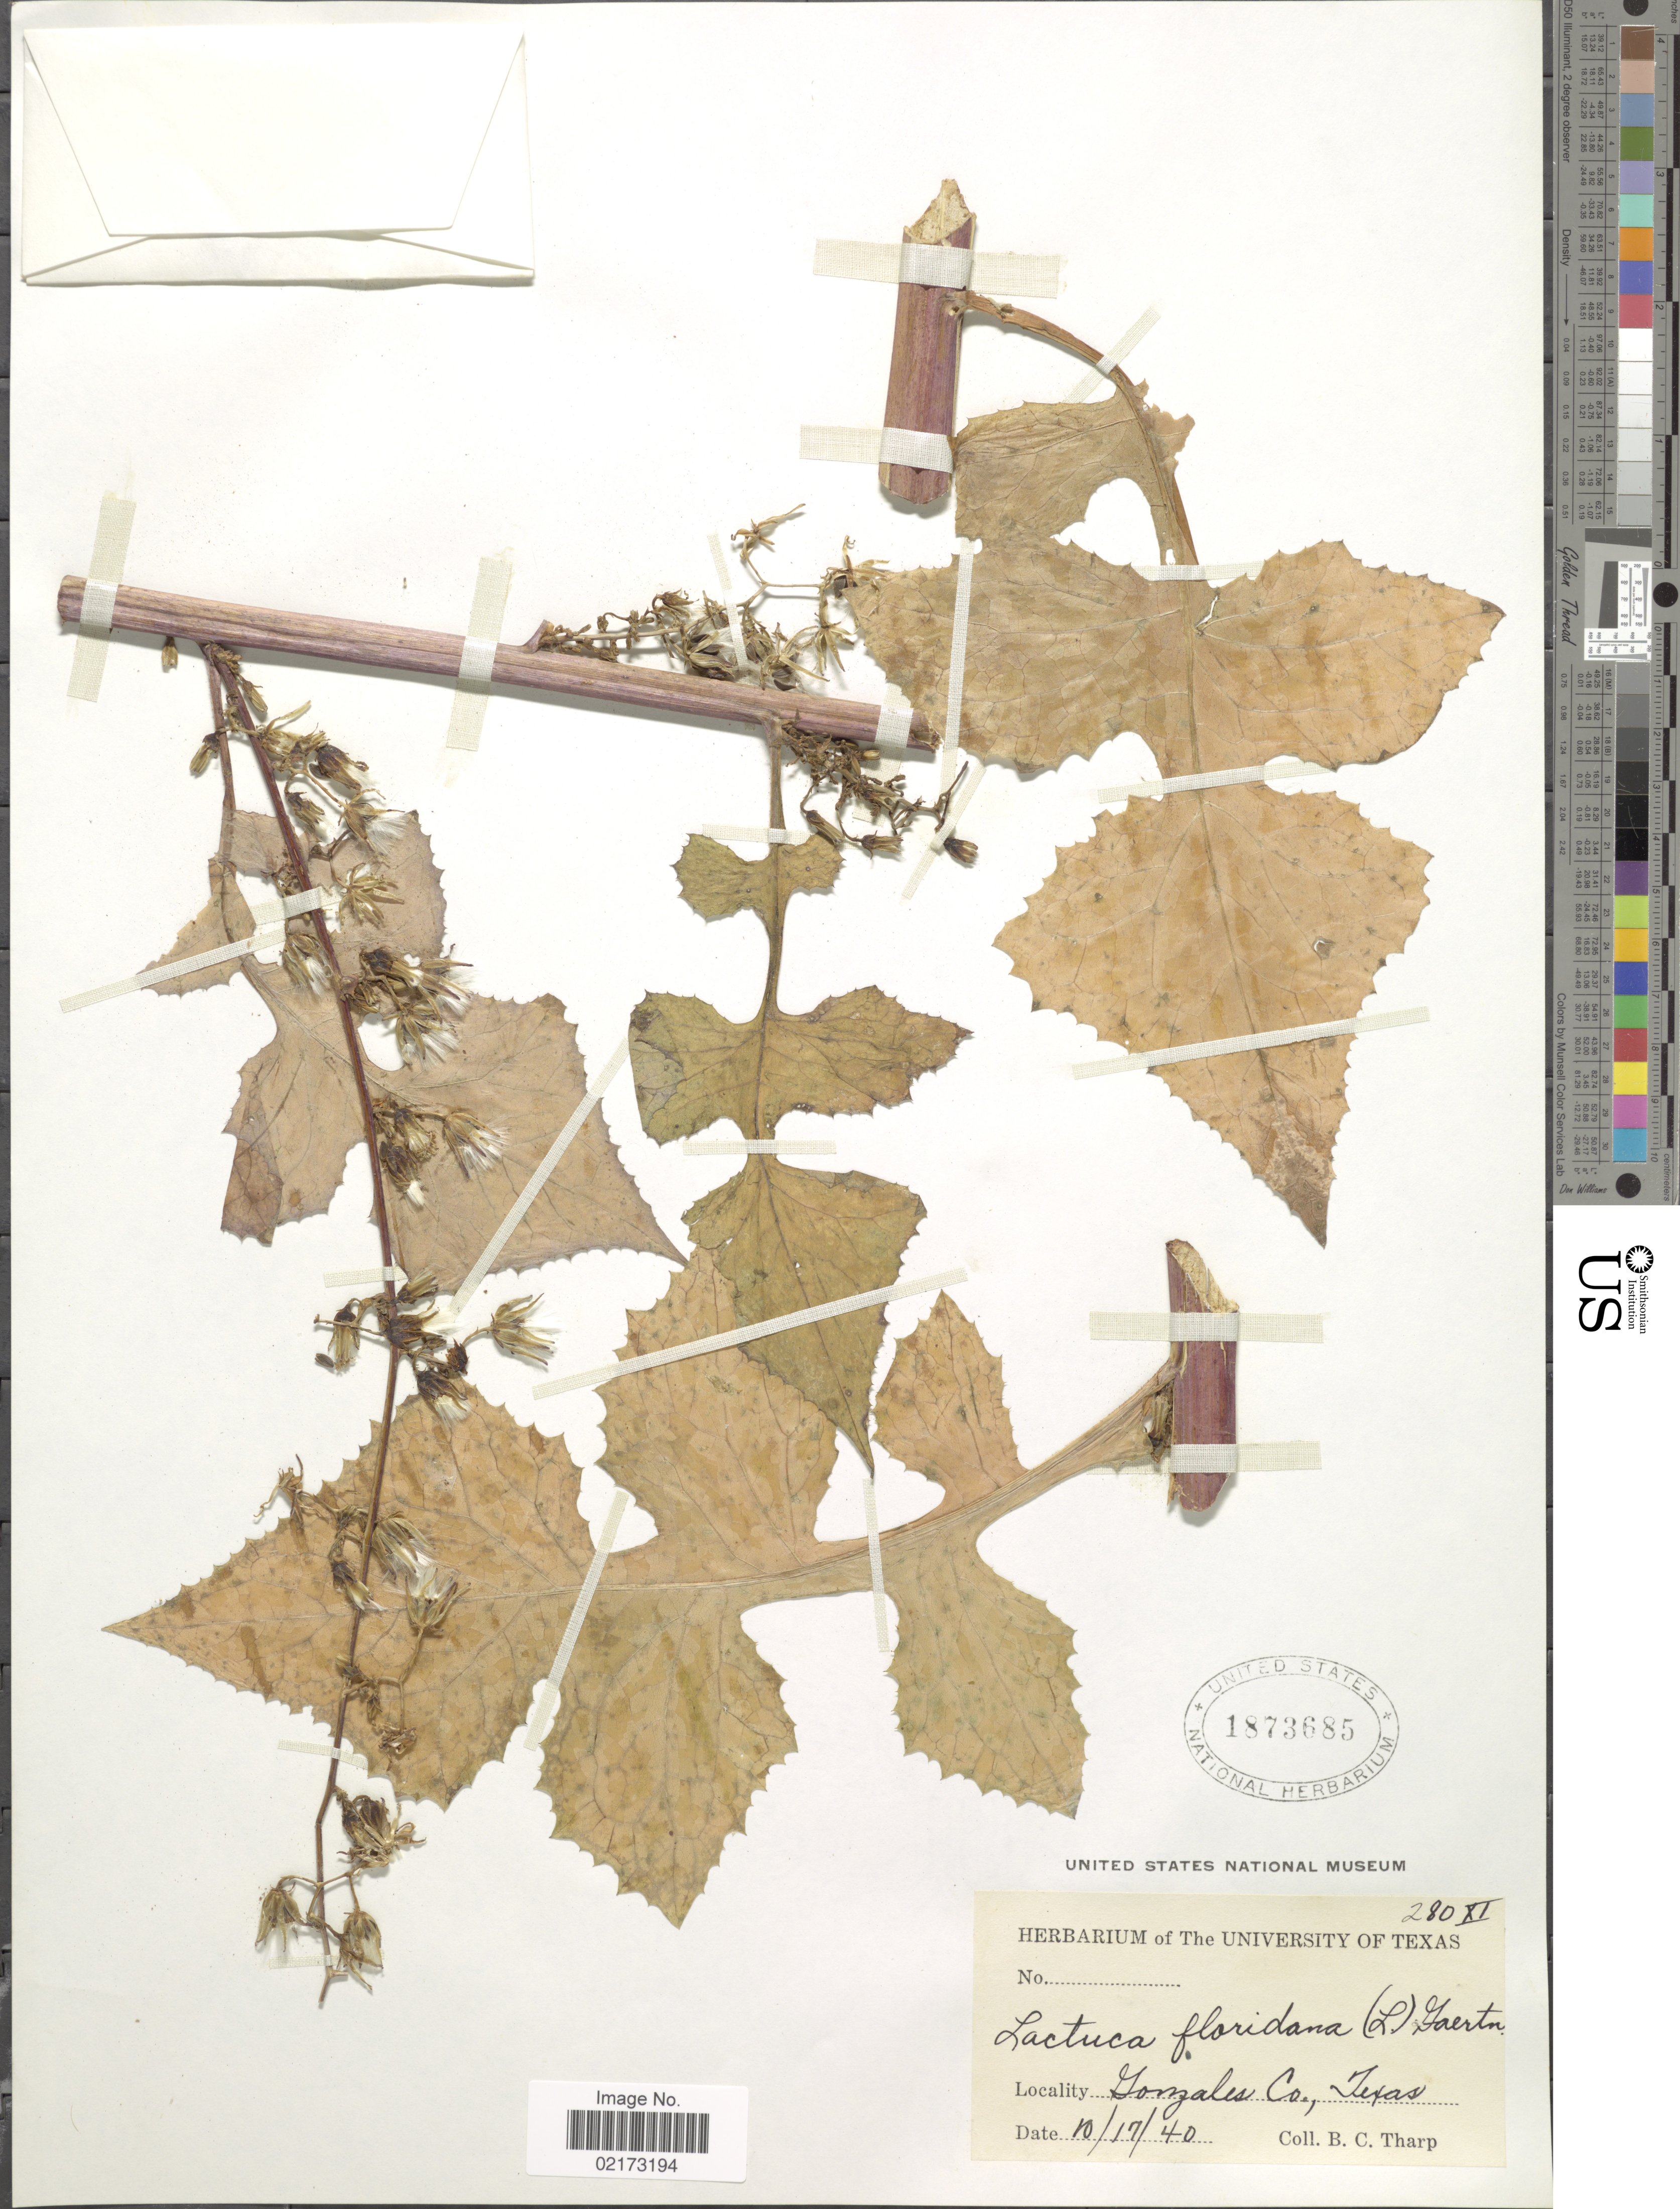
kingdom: Plantae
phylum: Tracheophyta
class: Magnoliopsida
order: Asterales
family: Asteraceae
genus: Lactuca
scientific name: Lactuca floridana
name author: (L.) Gaertn.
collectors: B. C. Tharp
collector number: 280XI*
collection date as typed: Transcribed d/m/y: 17/10/40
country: United States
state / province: Texas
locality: Gonzales Co.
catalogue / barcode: US 1873685